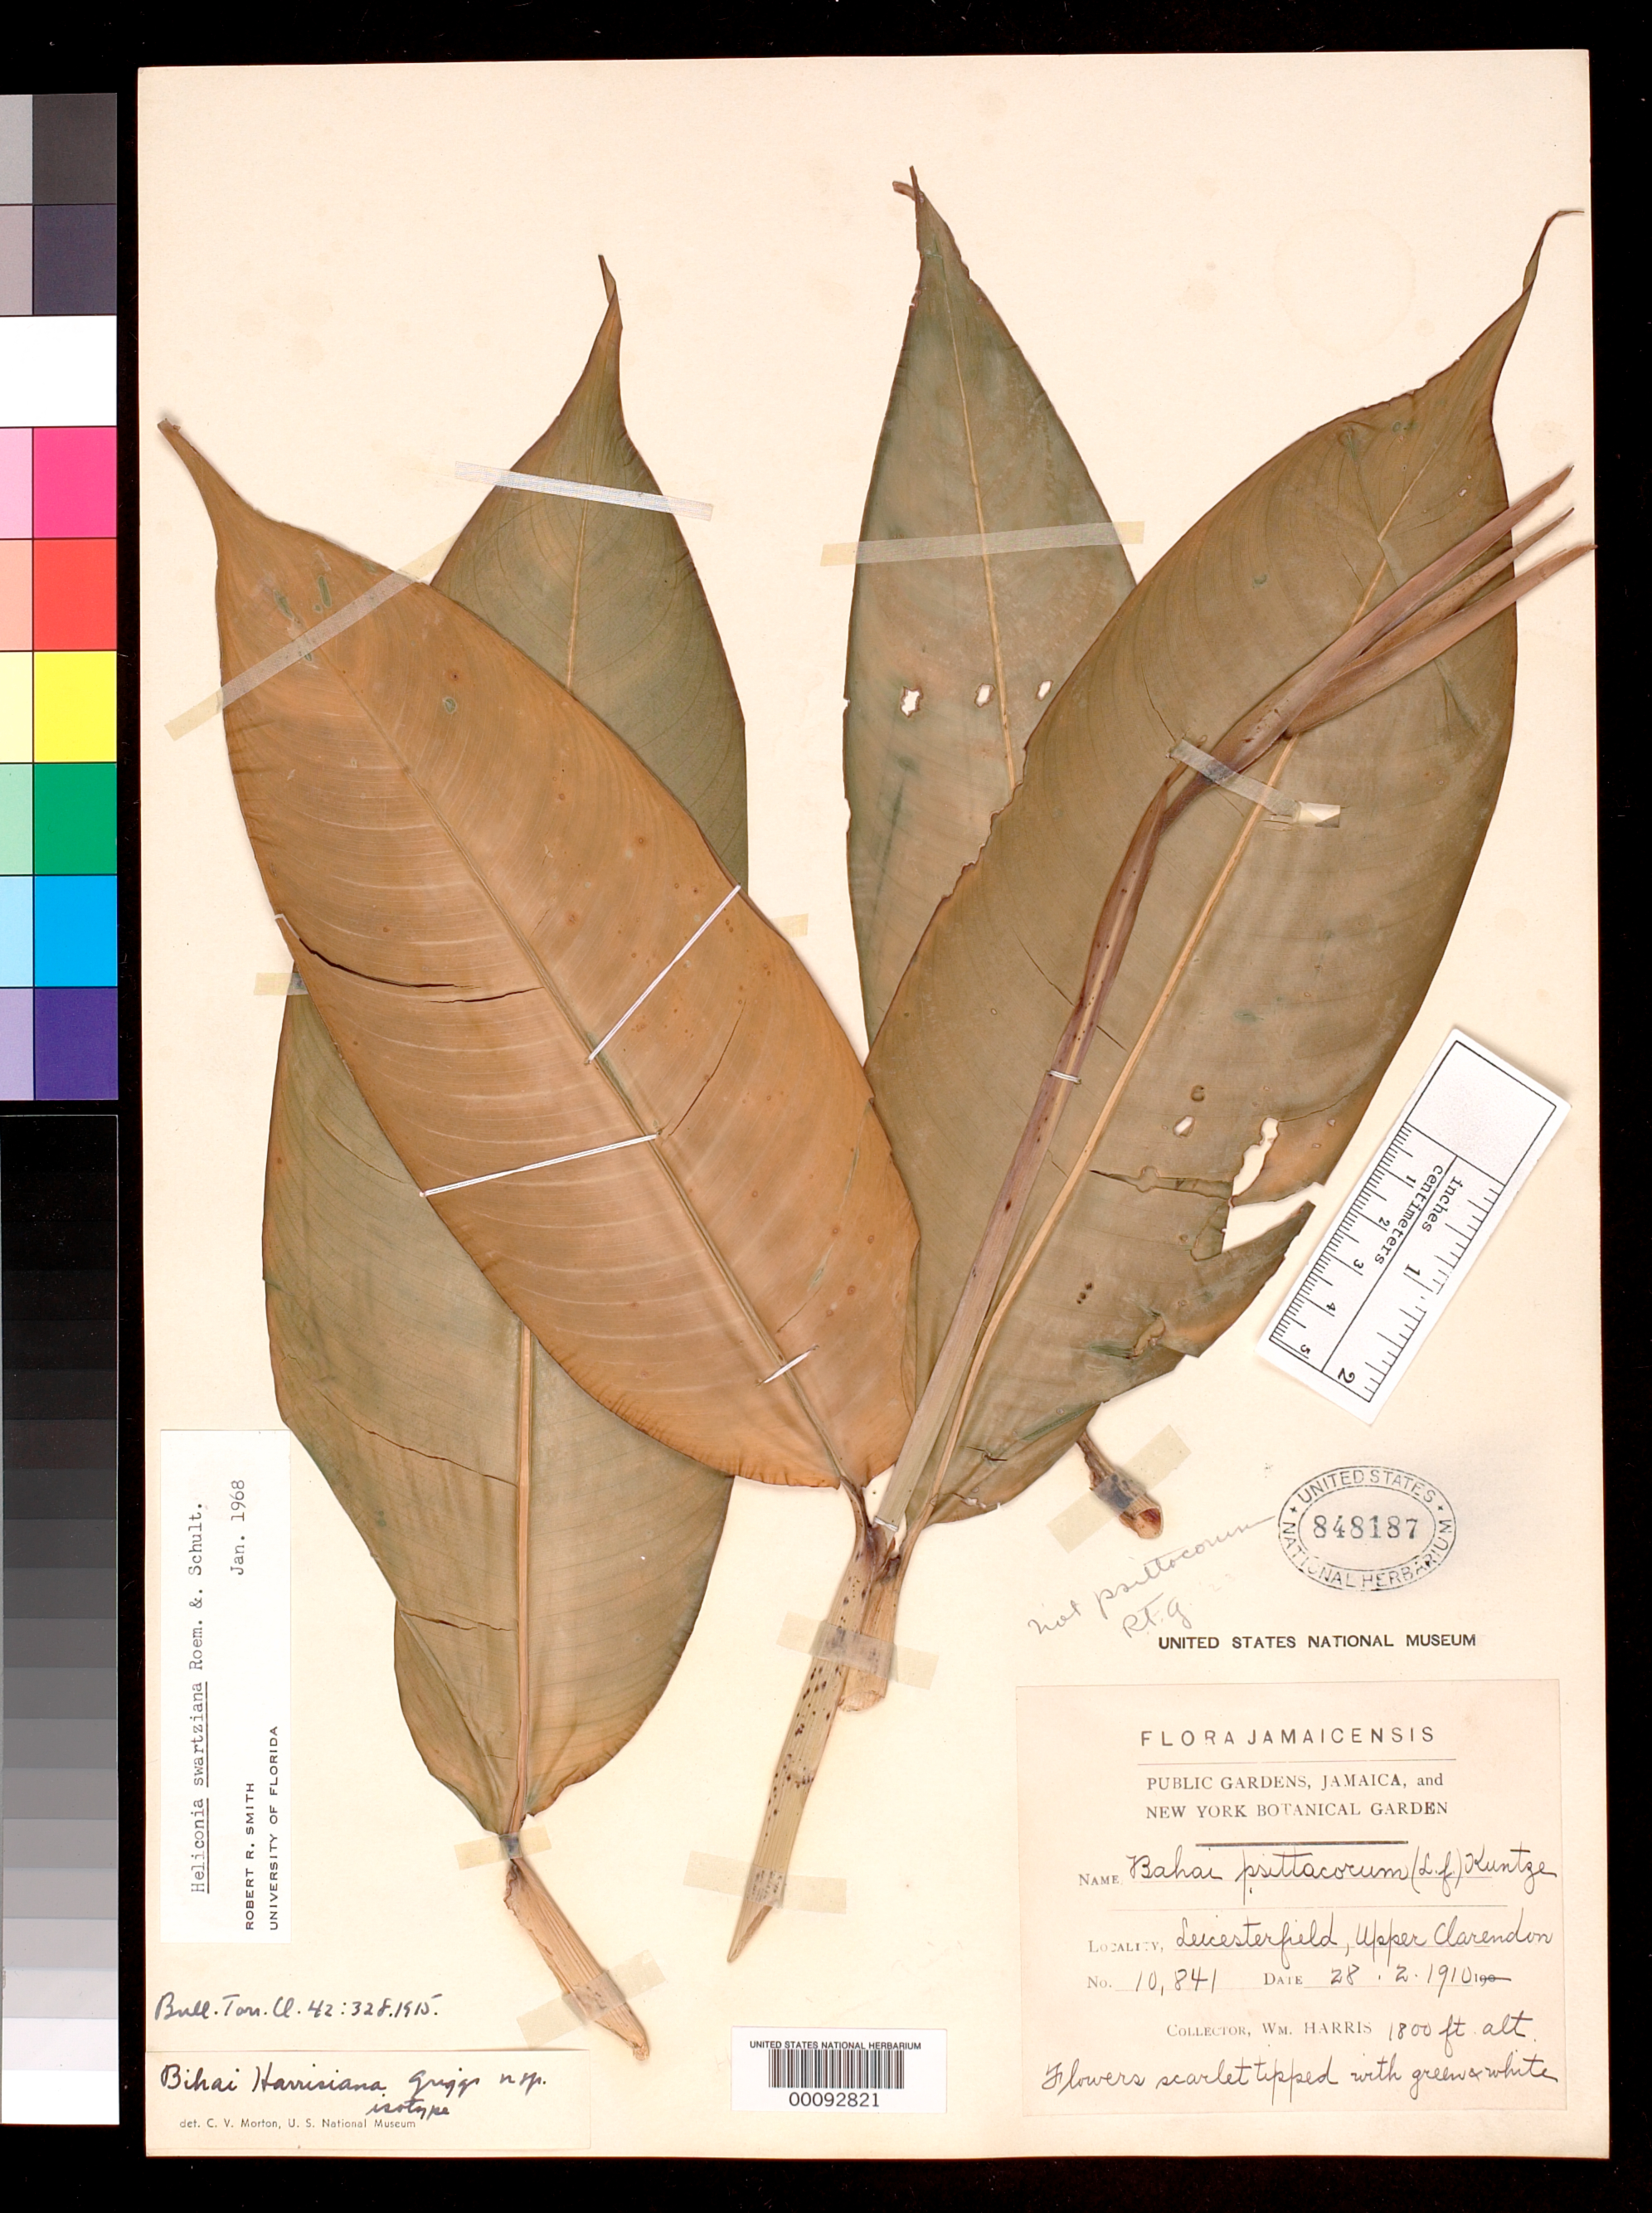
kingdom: Plantae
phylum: Tracheophyta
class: Liliopsida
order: Zingiberales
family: Heliconiaceae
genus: Bihai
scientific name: Bihai harrisiana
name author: R.F. Griggs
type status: Isotype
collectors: W. H. Harris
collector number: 10841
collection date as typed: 28 Feb 1910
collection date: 1910-02-28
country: Jamaica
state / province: Clarendon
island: Greater Antilles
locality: Upper Clarendon, Leicesterfield.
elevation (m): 549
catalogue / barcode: US 848187